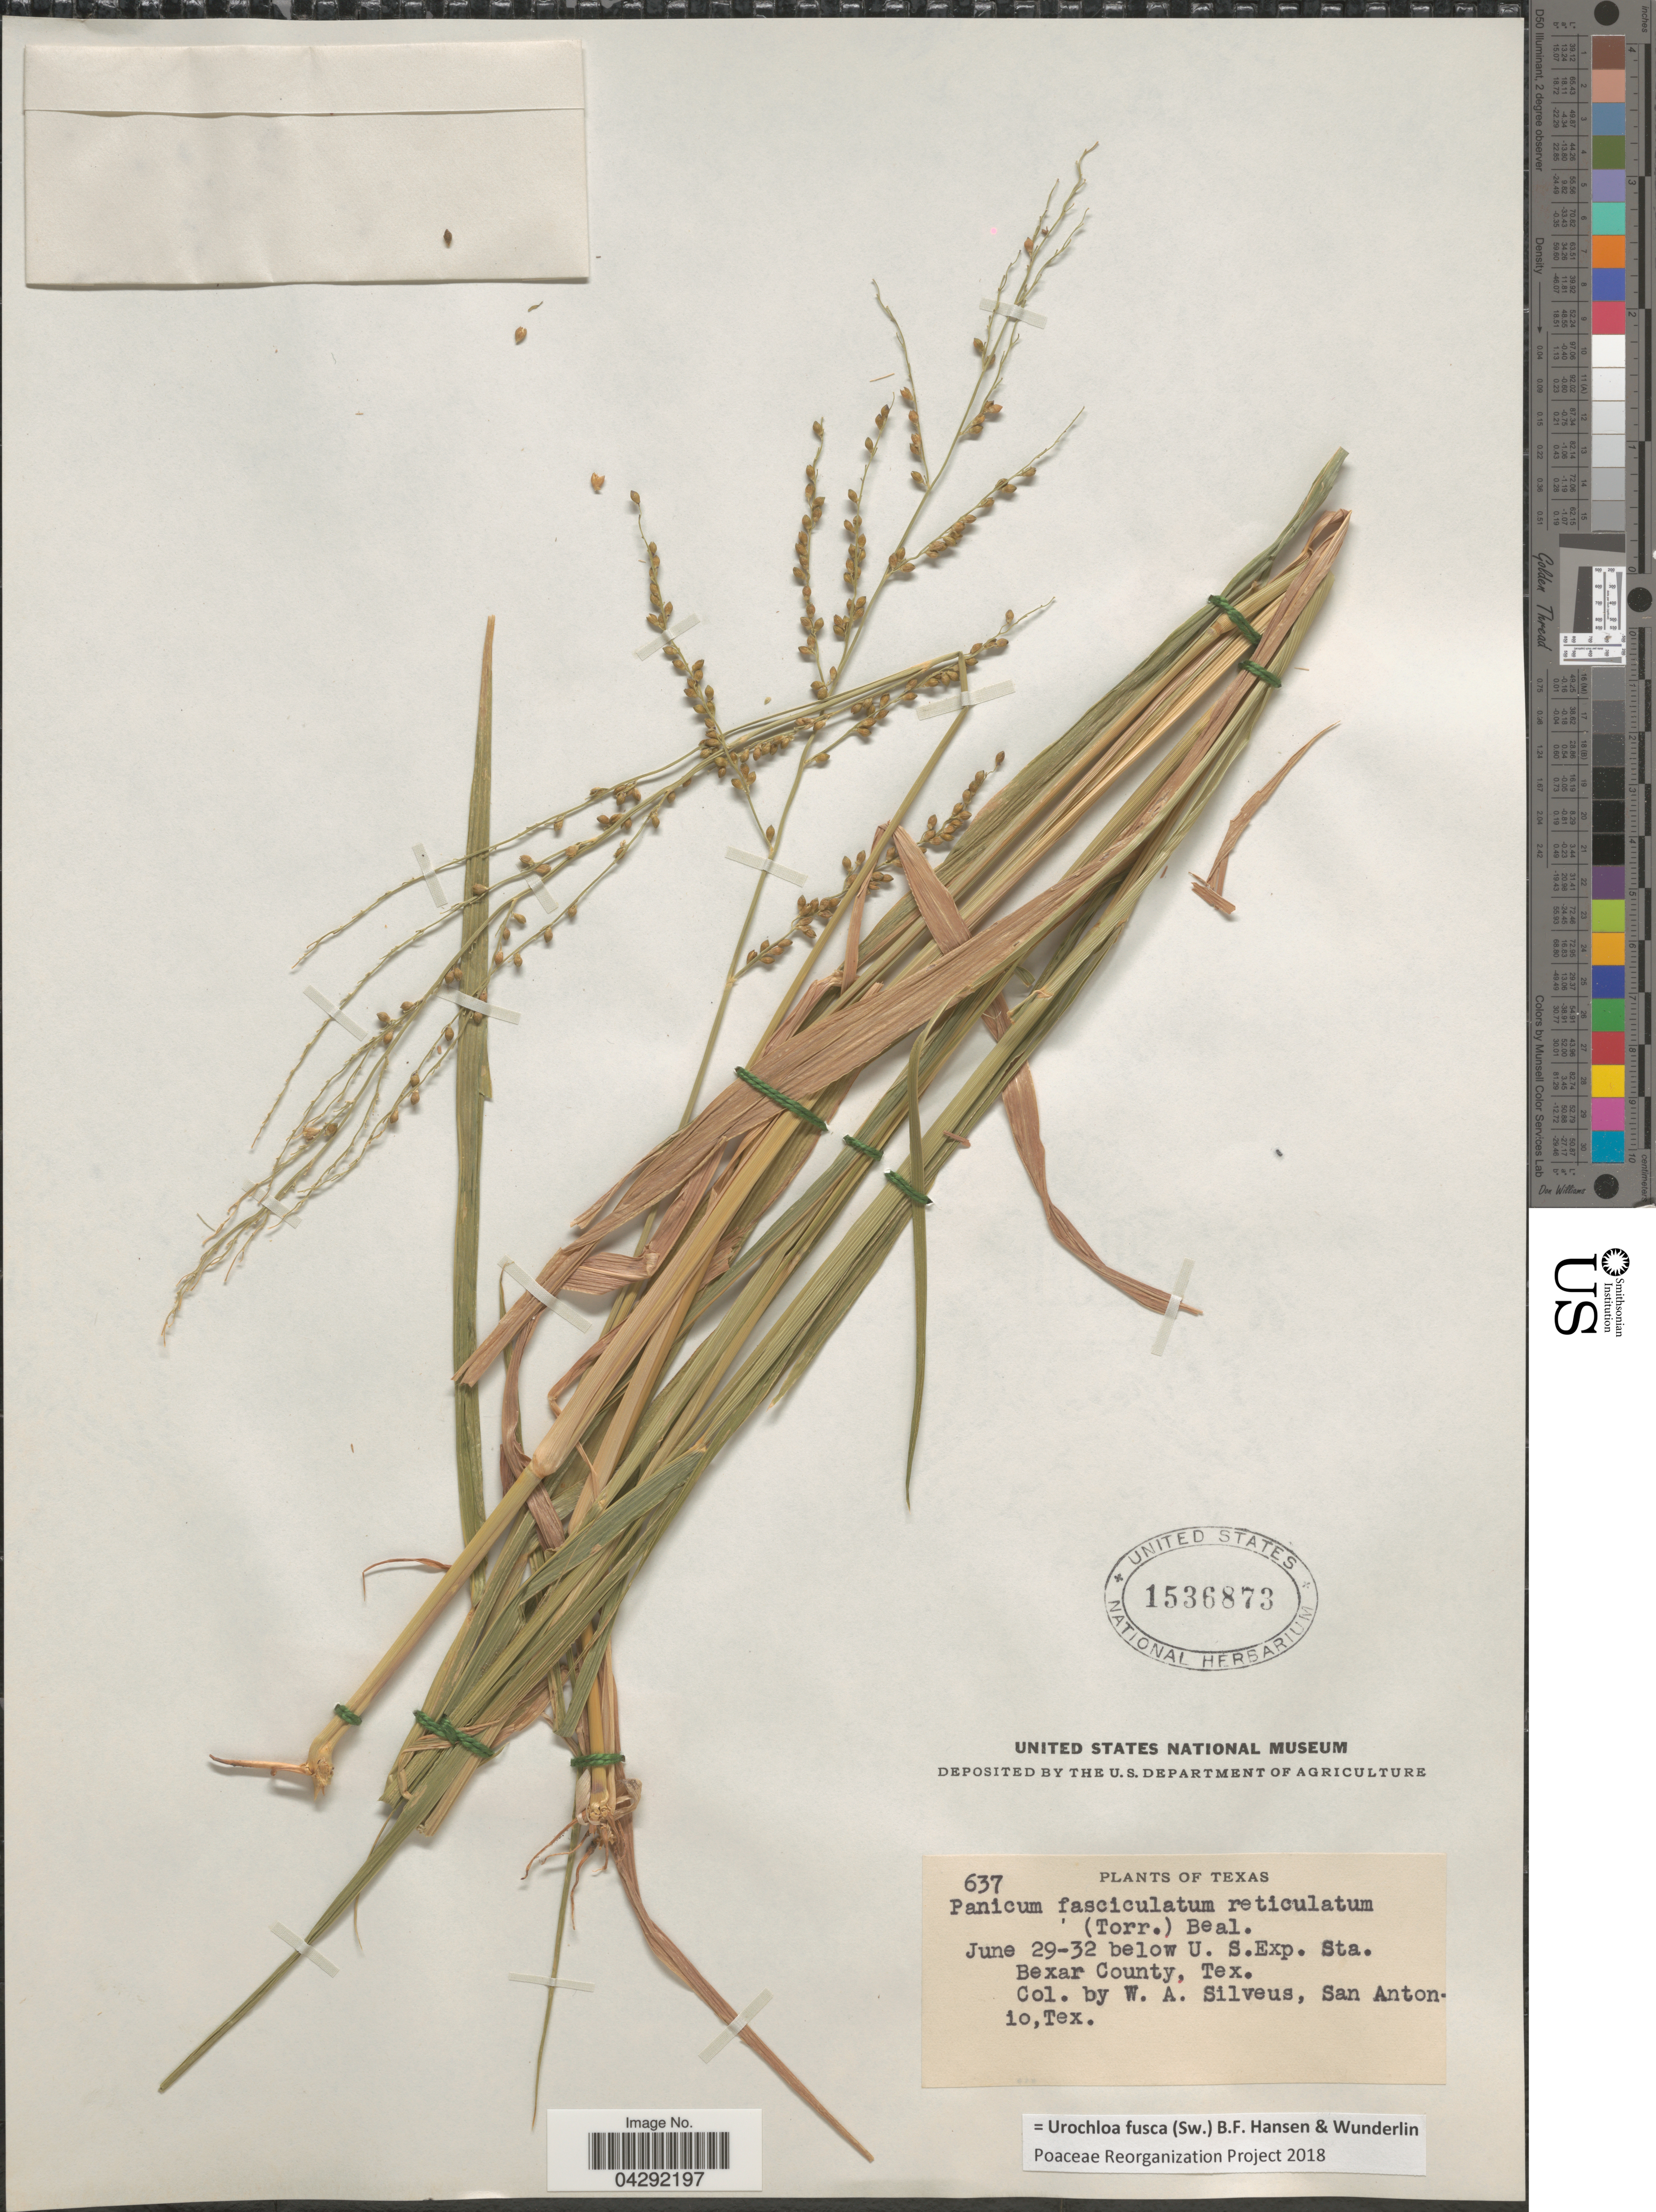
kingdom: Plantae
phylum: Tracheophyta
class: Liliopsida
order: Poales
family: Poaceae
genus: Urochloa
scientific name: Urochloa fusca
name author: (Sw.) B.F. Hansen & Wunderlin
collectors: W. Silveus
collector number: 637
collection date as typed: Transcribed d/m/y: 29/6/32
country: United States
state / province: Texas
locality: Below U. S. Exp. Sta. Bexar County.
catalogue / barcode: US 1536873